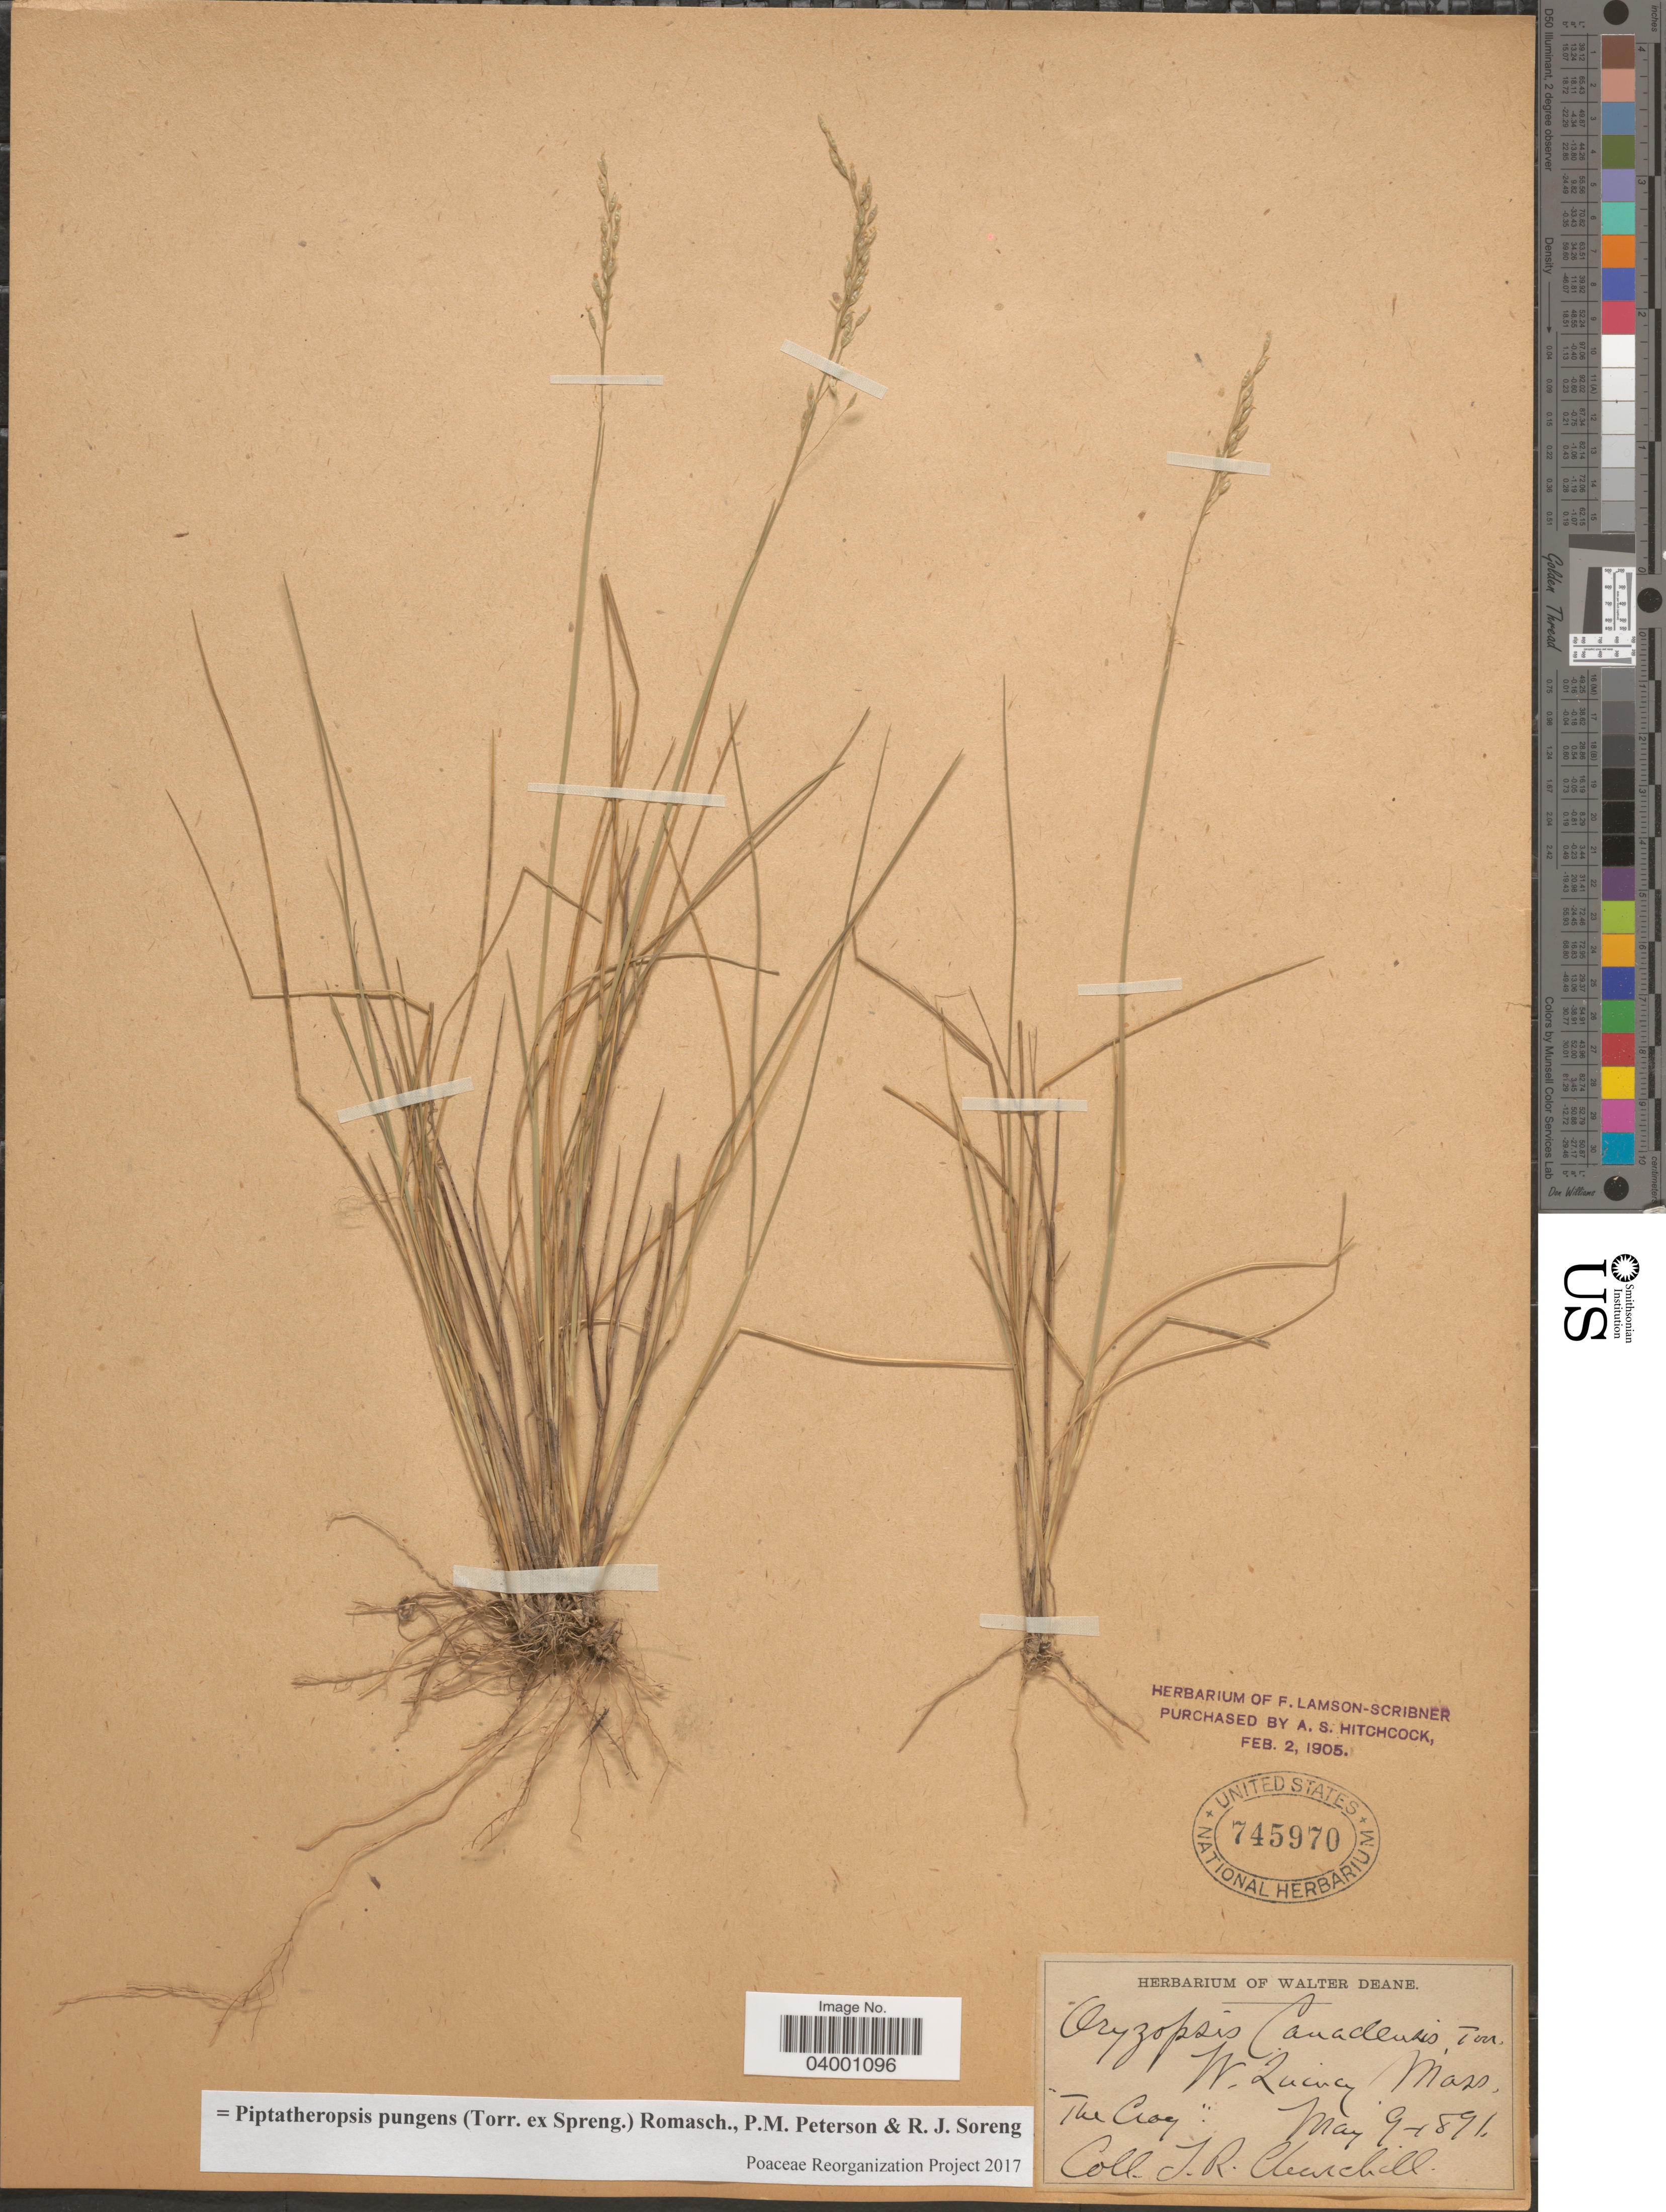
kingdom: Plantae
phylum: Tracheophyta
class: Liliopsida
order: Poales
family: Poaceae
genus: Piptatheropsis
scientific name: Piptatheropsis pungens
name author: (Torr. ex Spreng.) Romasch. et al.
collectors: J. R. Churchill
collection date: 1891-05-09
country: United States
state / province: Massachusetts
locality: W. Quincy.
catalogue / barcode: US 745970